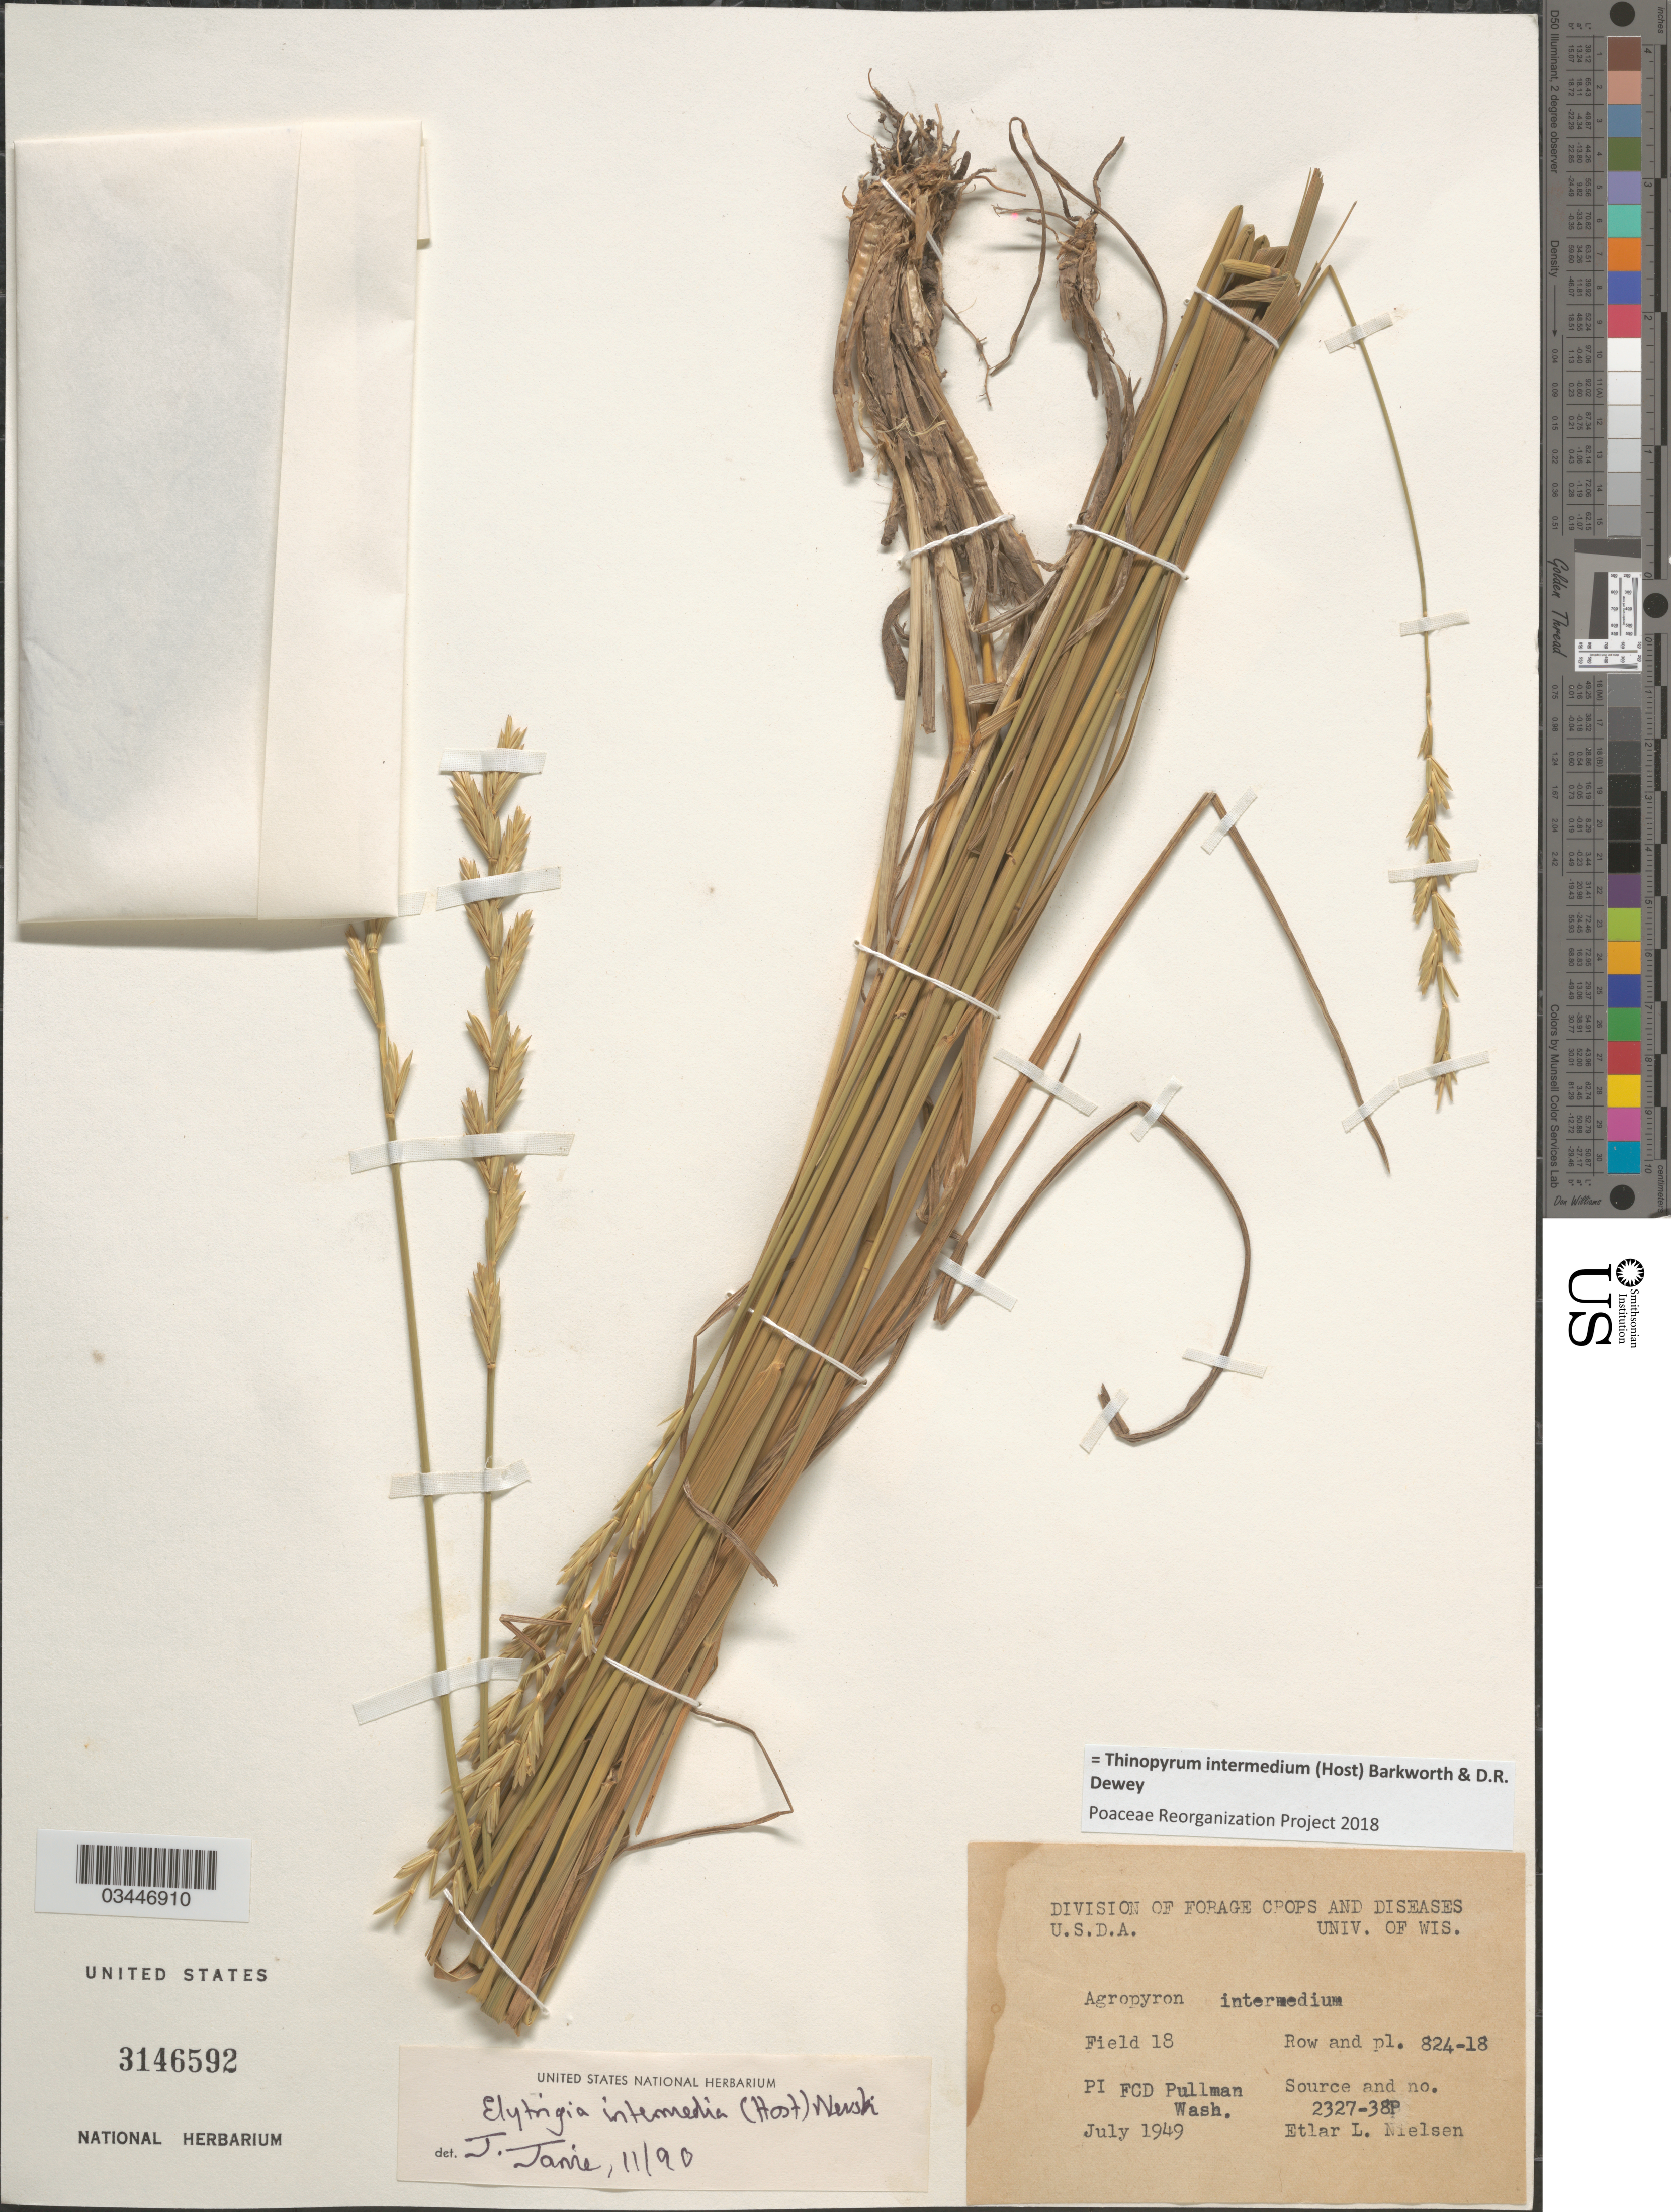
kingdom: Plantae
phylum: Tracheophyta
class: Liliopsida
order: Poales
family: Poaceae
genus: Thinopyrum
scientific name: Thinopyrum intermedium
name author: (Host) Barkworth & Dewey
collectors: E. L. Nielsen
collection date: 1949-07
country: United States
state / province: Washington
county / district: Whitman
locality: Field 18 Row and pl. 824-18. FCD Pullman.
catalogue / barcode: US 3146592